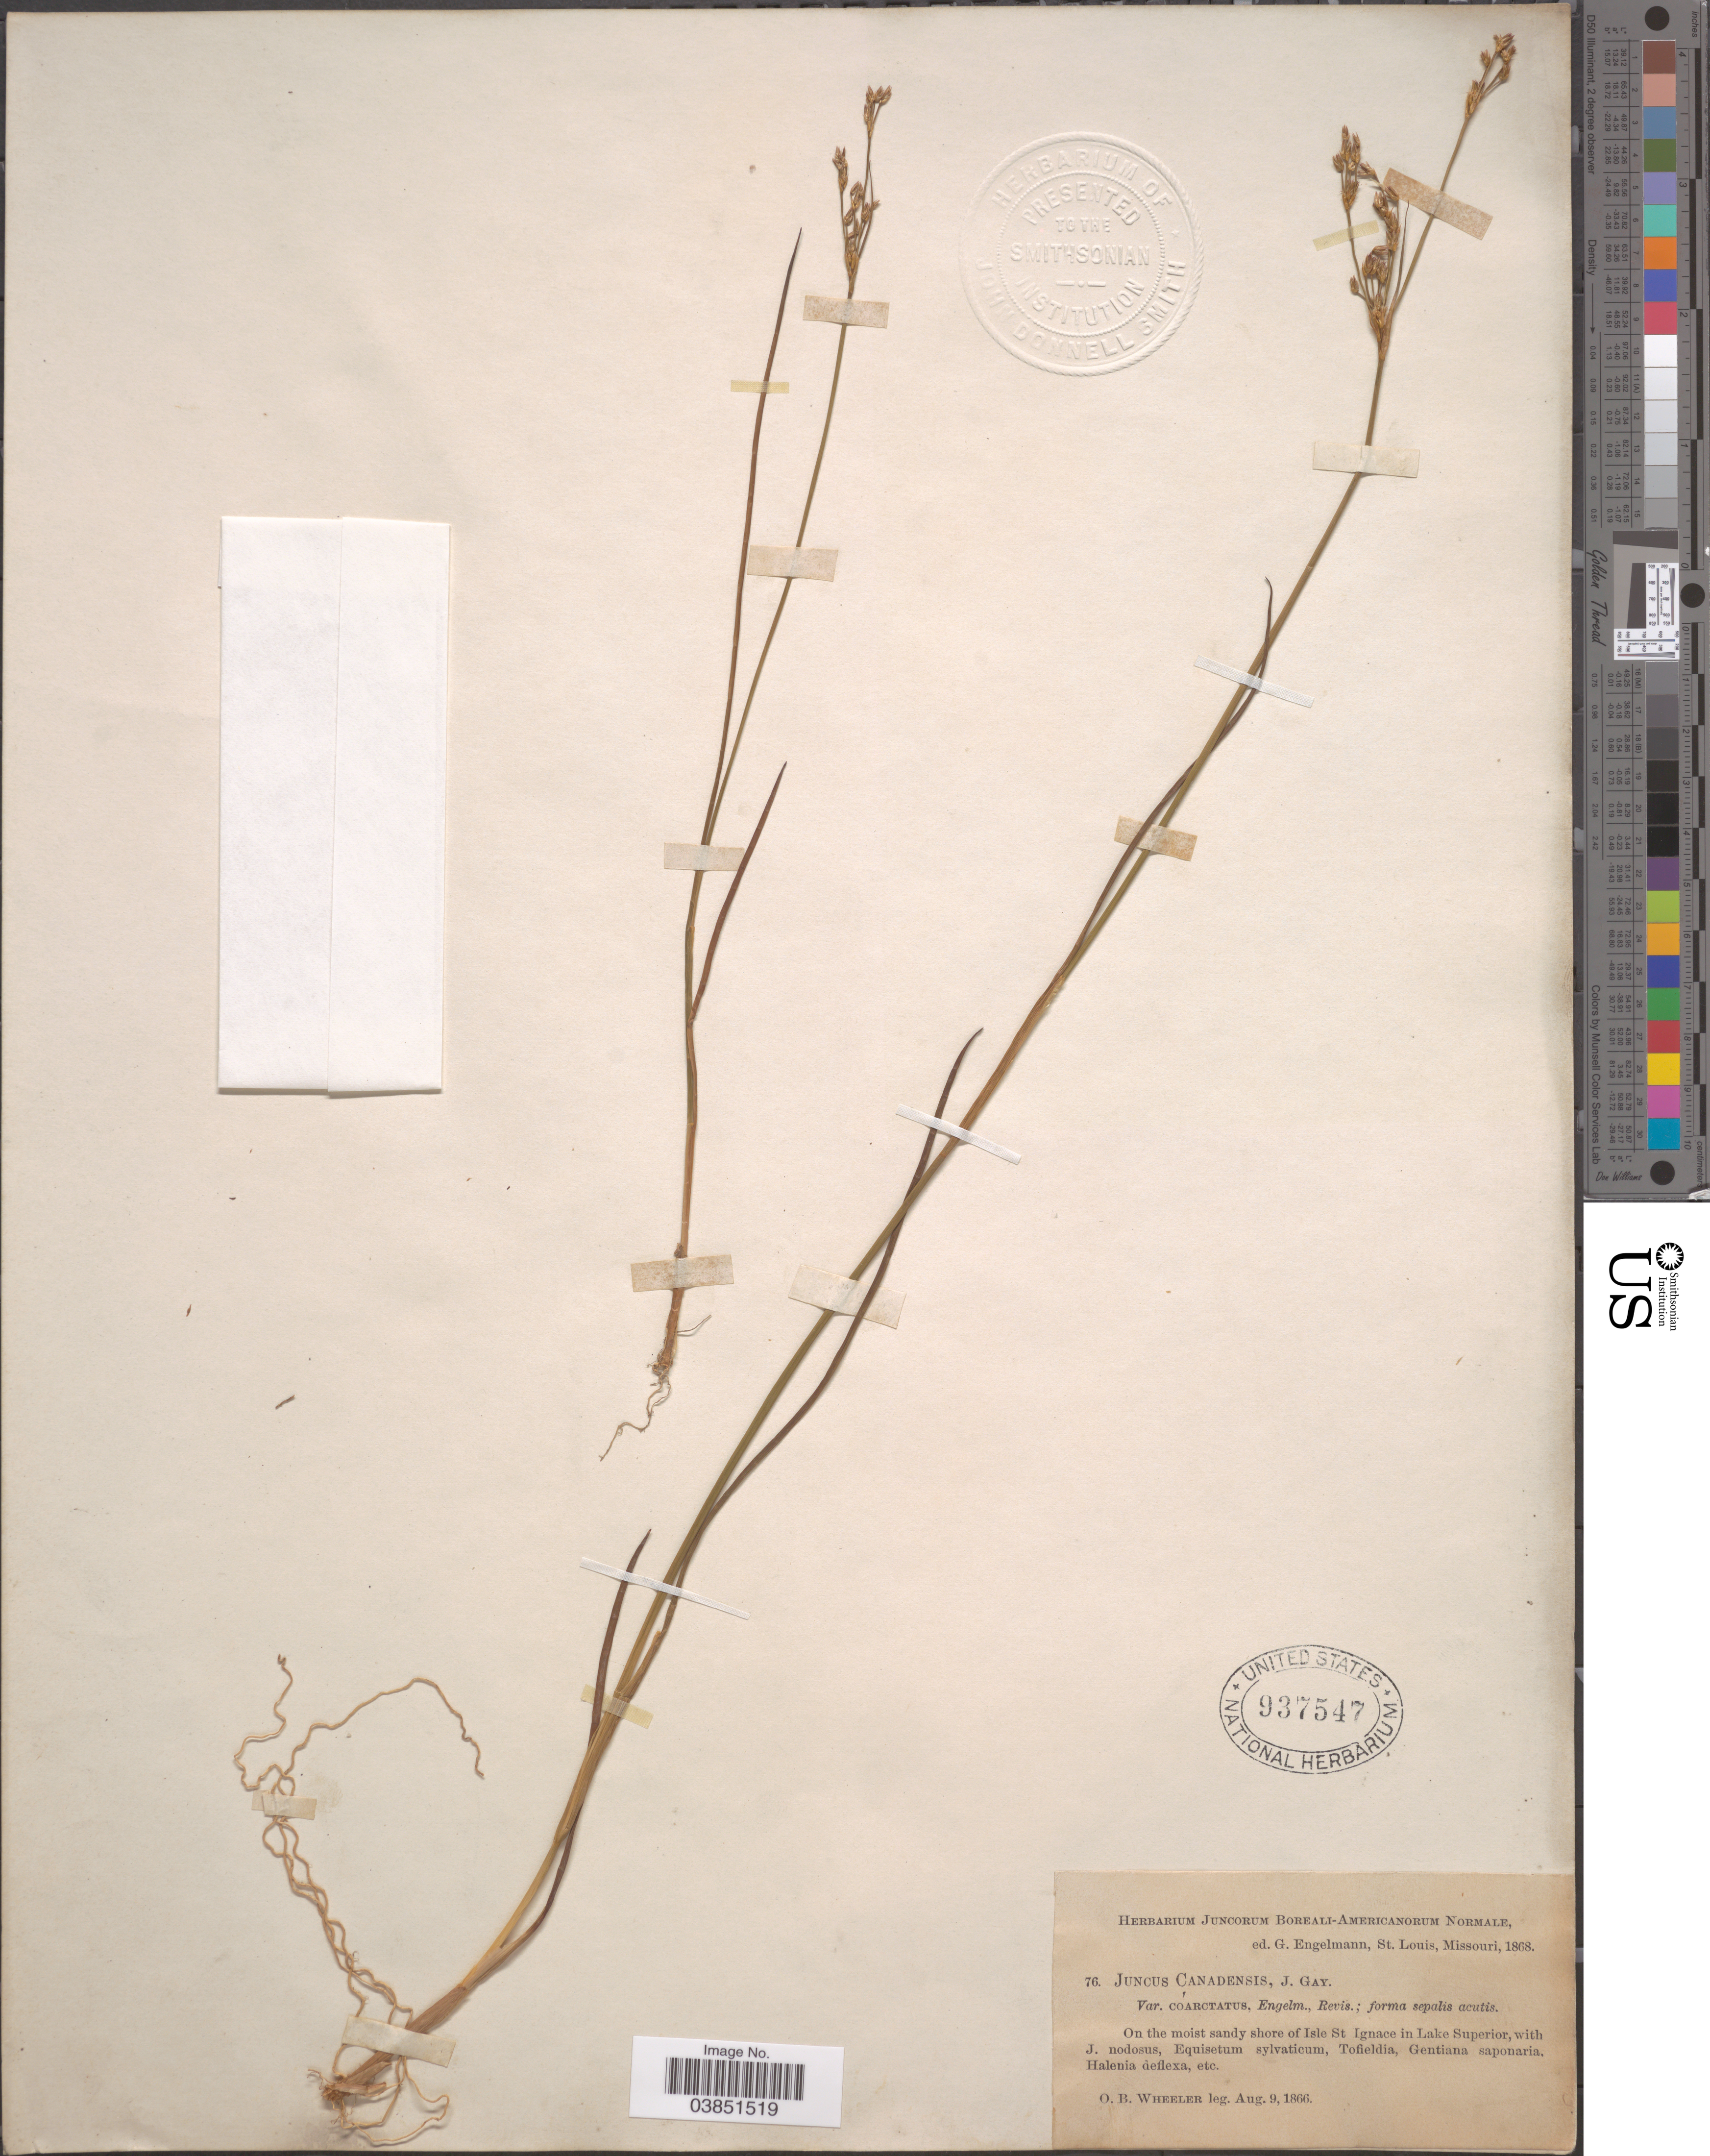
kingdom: Plantae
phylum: Tracheophyta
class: Liliopsida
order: Poales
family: Juncaceae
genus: Juncus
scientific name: Juncus canadensis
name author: J. Gay ex Laharpe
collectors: O. Wheeler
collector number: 76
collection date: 1866-08-09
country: Canada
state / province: Ontario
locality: Shore of Isle St Ignace in Lake Superior.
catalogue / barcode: US 937547